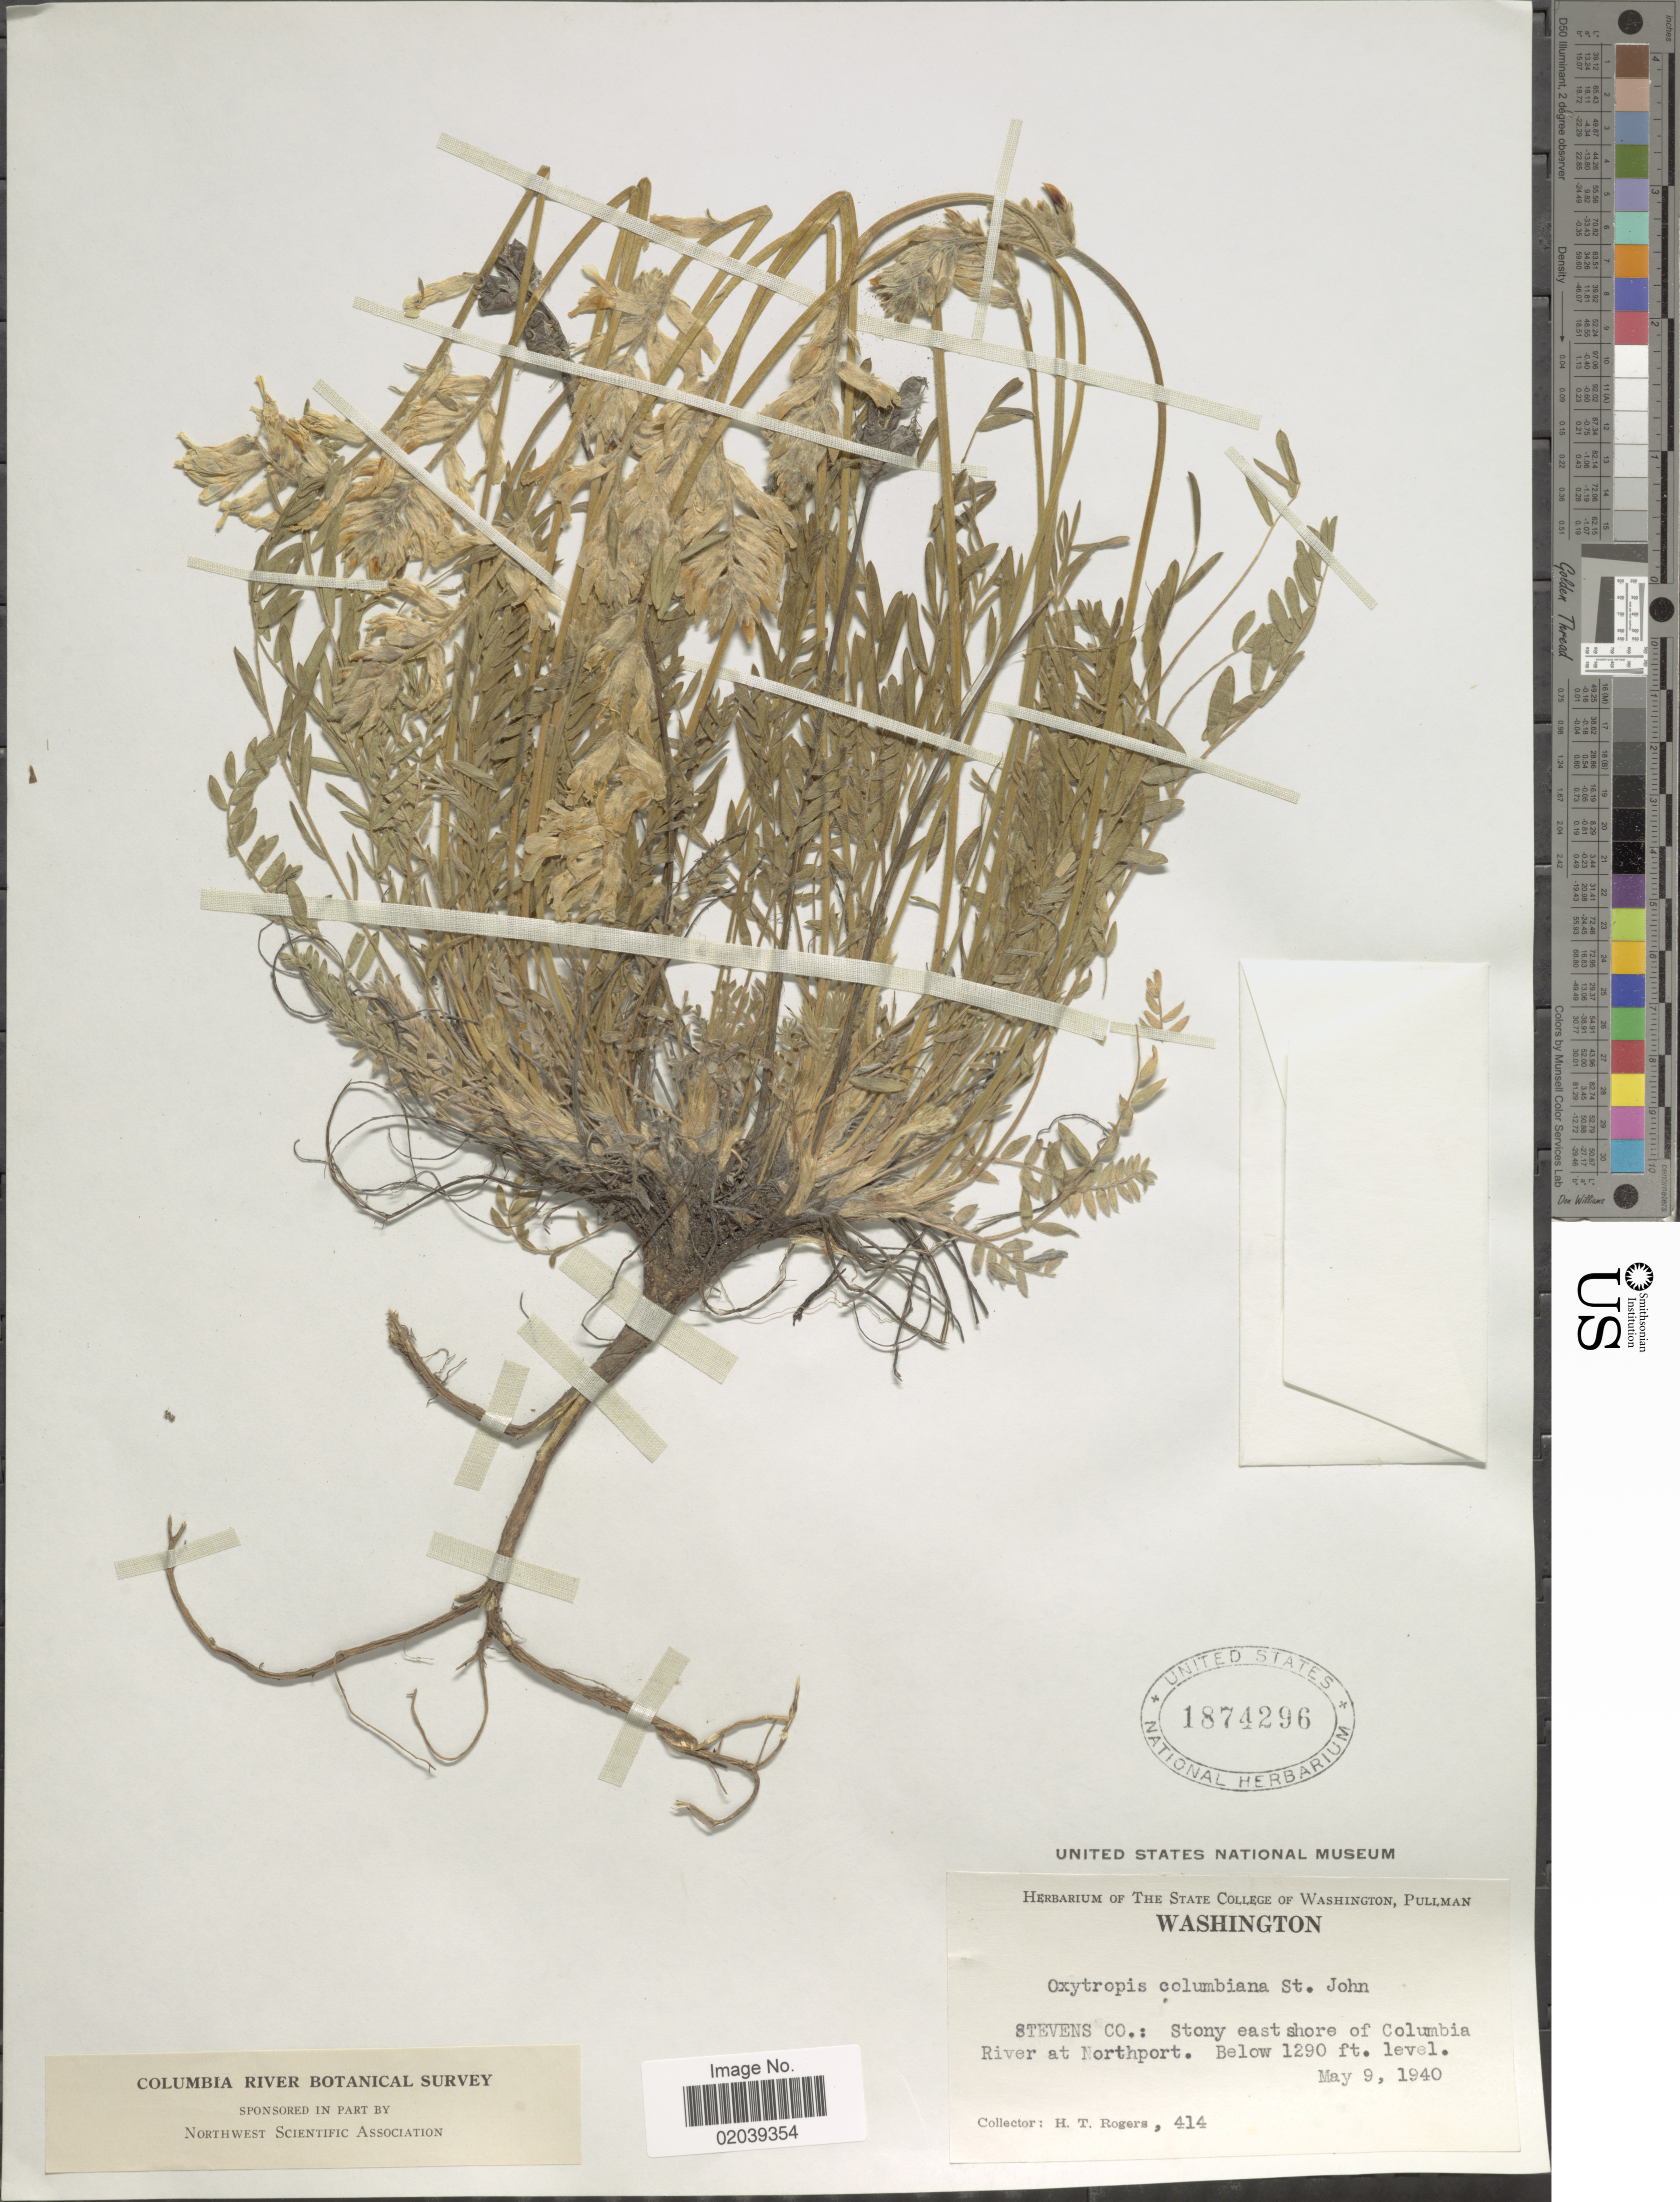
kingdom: Plantae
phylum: Tracheophyta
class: Magnoliopsida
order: Fabales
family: Fabaceae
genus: Oxytropis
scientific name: Oxytropis campestris var. columbiana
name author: (H. St. John) Barneby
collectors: H. Rogers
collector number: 414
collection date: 1940-05-09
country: United States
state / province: Washington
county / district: Stevens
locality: Stevens Co.: Stony east shore of Colombia River at Northport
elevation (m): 393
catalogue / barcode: US 1874296